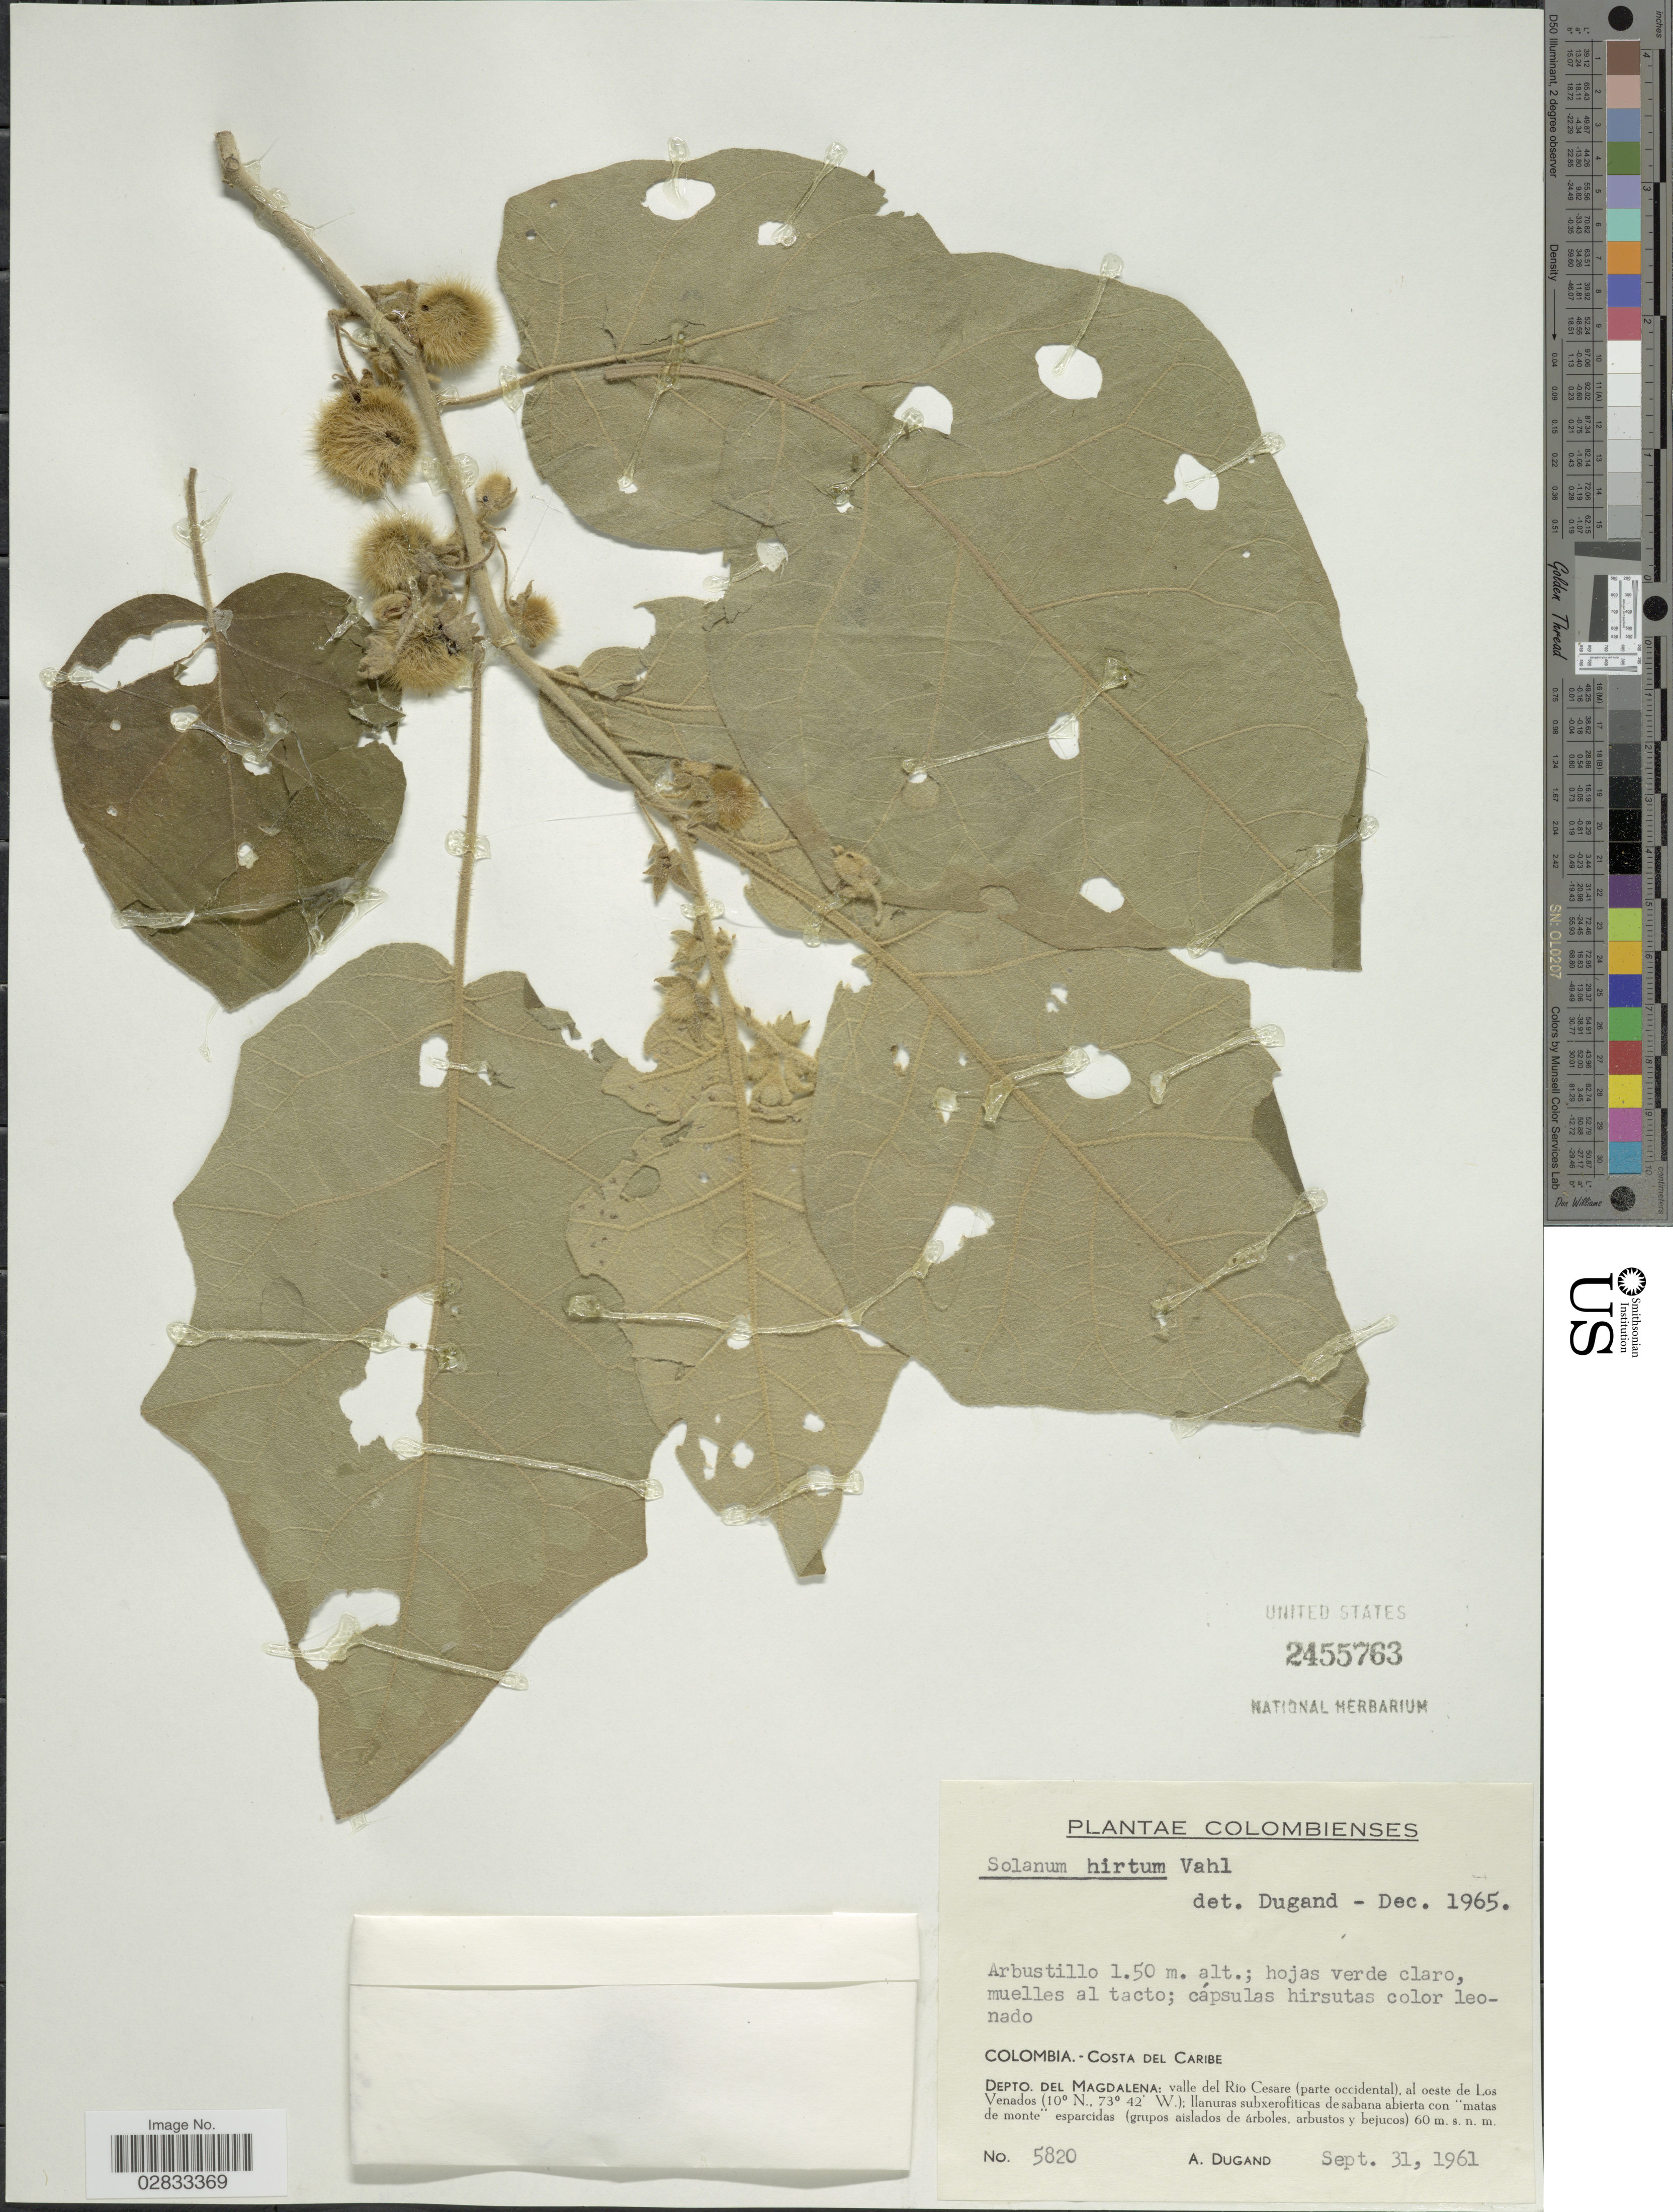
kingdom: Plantae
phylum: Tracheophyta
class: Magnoliopsida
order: Solanales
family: Solanaceae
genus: Solanum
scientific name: Solanum hirtum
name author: Vahl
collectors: A. Dugand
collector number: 5820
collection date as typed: Transcribed d/m/y: 31/9/1961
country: Colombia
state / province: Magdalena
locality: Costa del Caribe, Depto. del Magdalena: valle del Río Cesare (parte occidental), al oeste de Los Venados.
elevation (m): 60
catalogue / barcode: US 2455763